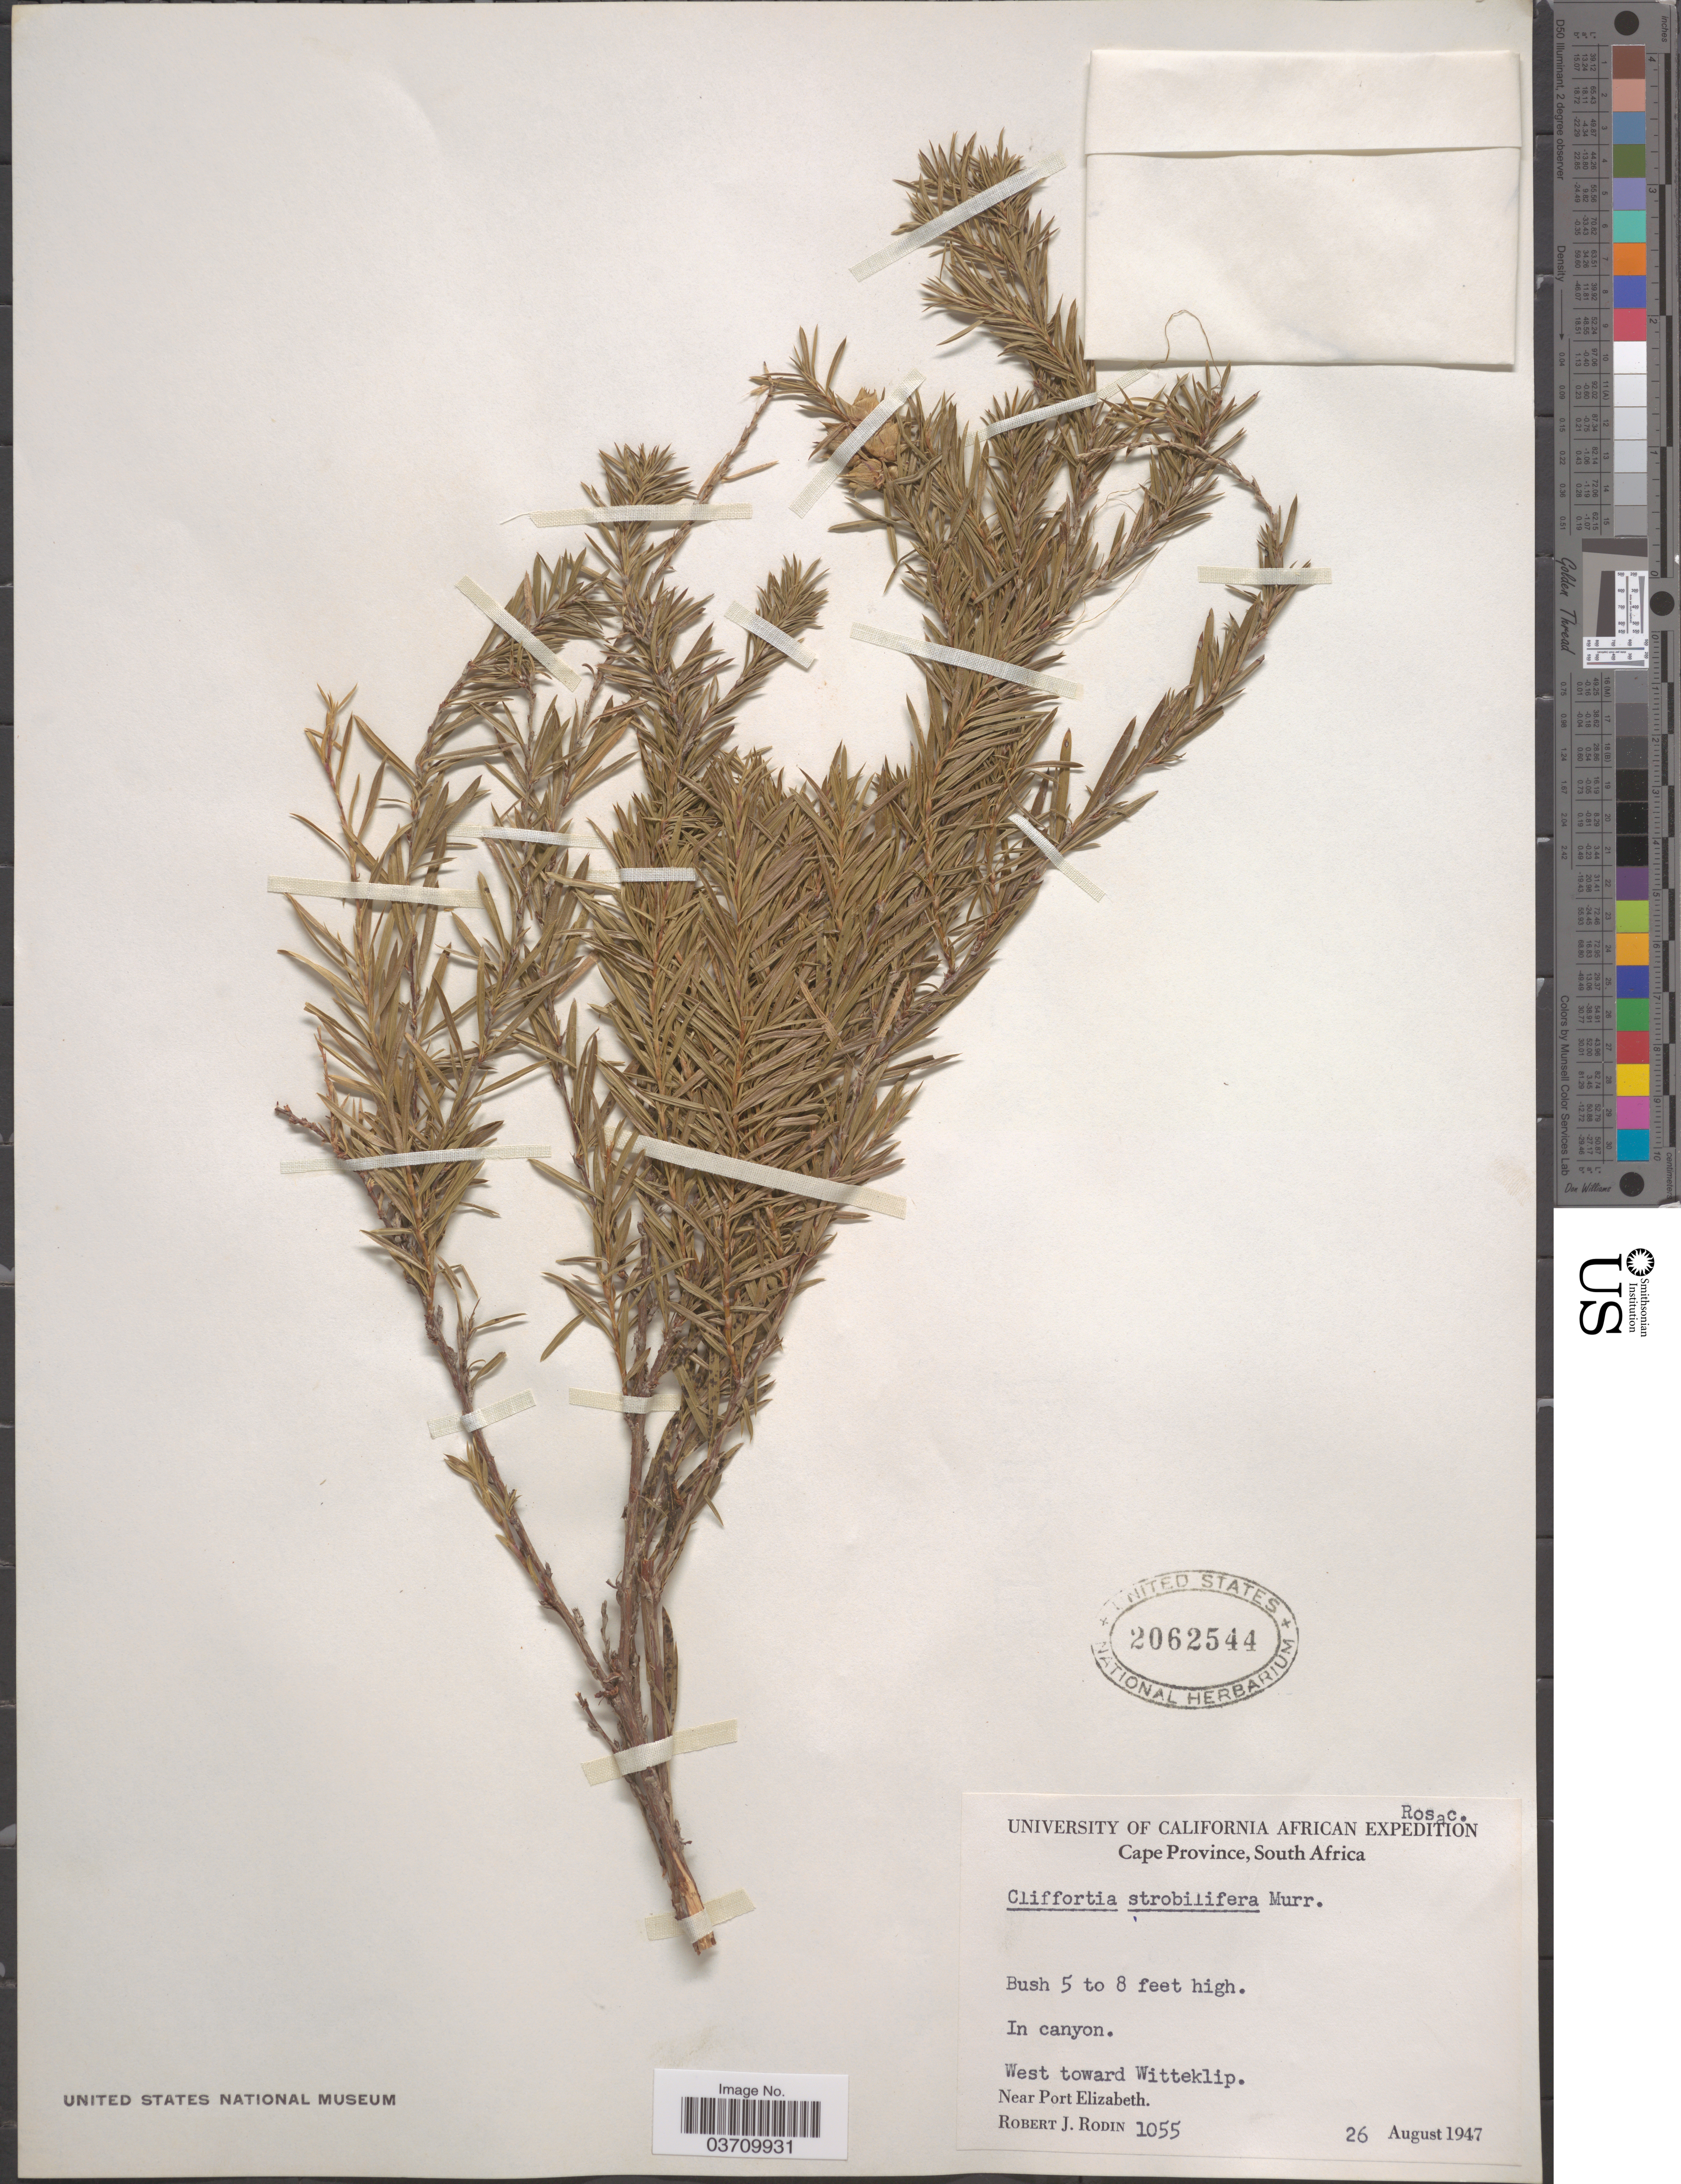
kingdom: Plantae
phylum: Tracheophyta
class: Magnoliopsida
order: Rosales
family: Rosaceae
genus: Cliffortia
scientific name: Cliffortia strobilifera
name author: Murr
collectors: R. J. Rodin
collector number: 1055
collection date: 1947-08-26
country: South Africa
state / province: Eastern Cape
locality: In canyon. West toward Witteklip. Near Port Elizabeth.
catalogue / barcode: US 2062544